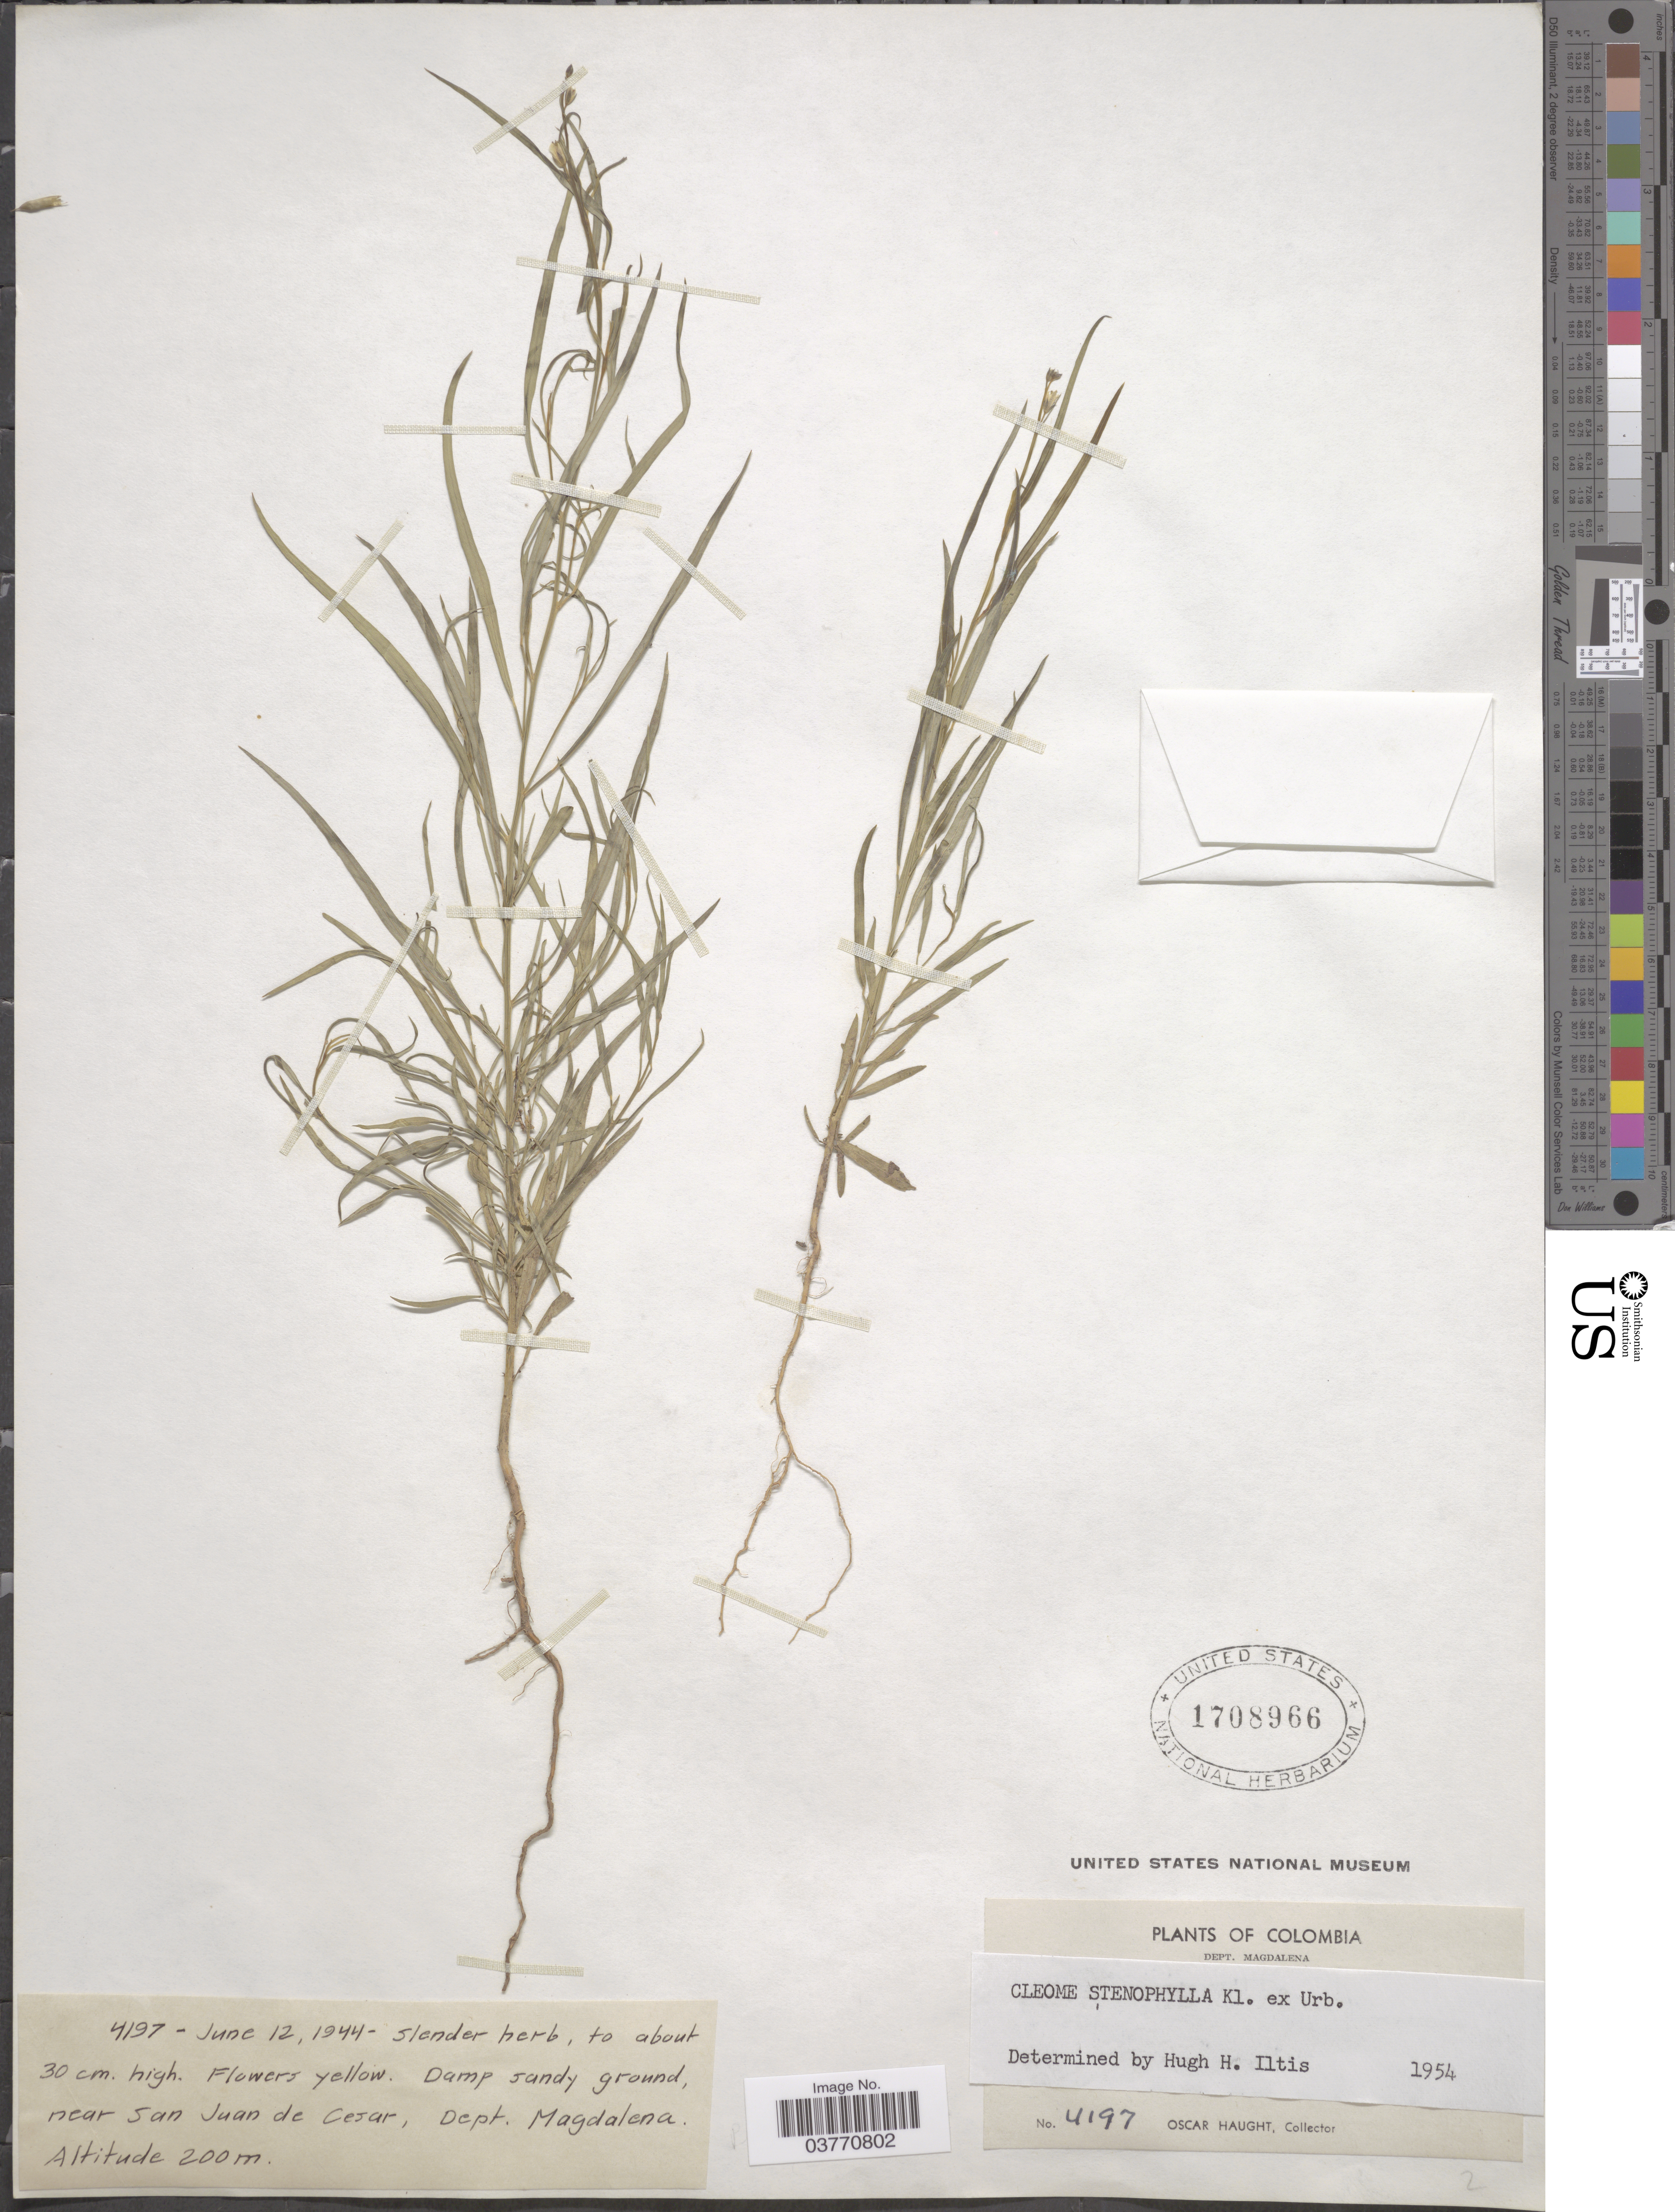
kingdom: Plantae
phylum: Tracheophyta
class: Magnoliopsida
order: Brassicales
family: Cleomaceae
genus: Physostemon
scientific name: Physostemon stenophyllus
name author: (Klotzsch ex Urb.) Iltis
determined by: Strong, M. T., (US), Smithsonian Institution - National Museum of Natural History (UNITED STATES)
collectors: O. L. Haught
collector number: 4197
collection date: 1944-06-12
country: Colombia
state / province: Magdalena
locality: Dept. Magdalena. Near San Juan de Cesar.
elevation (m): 200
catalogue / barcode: US 1708966